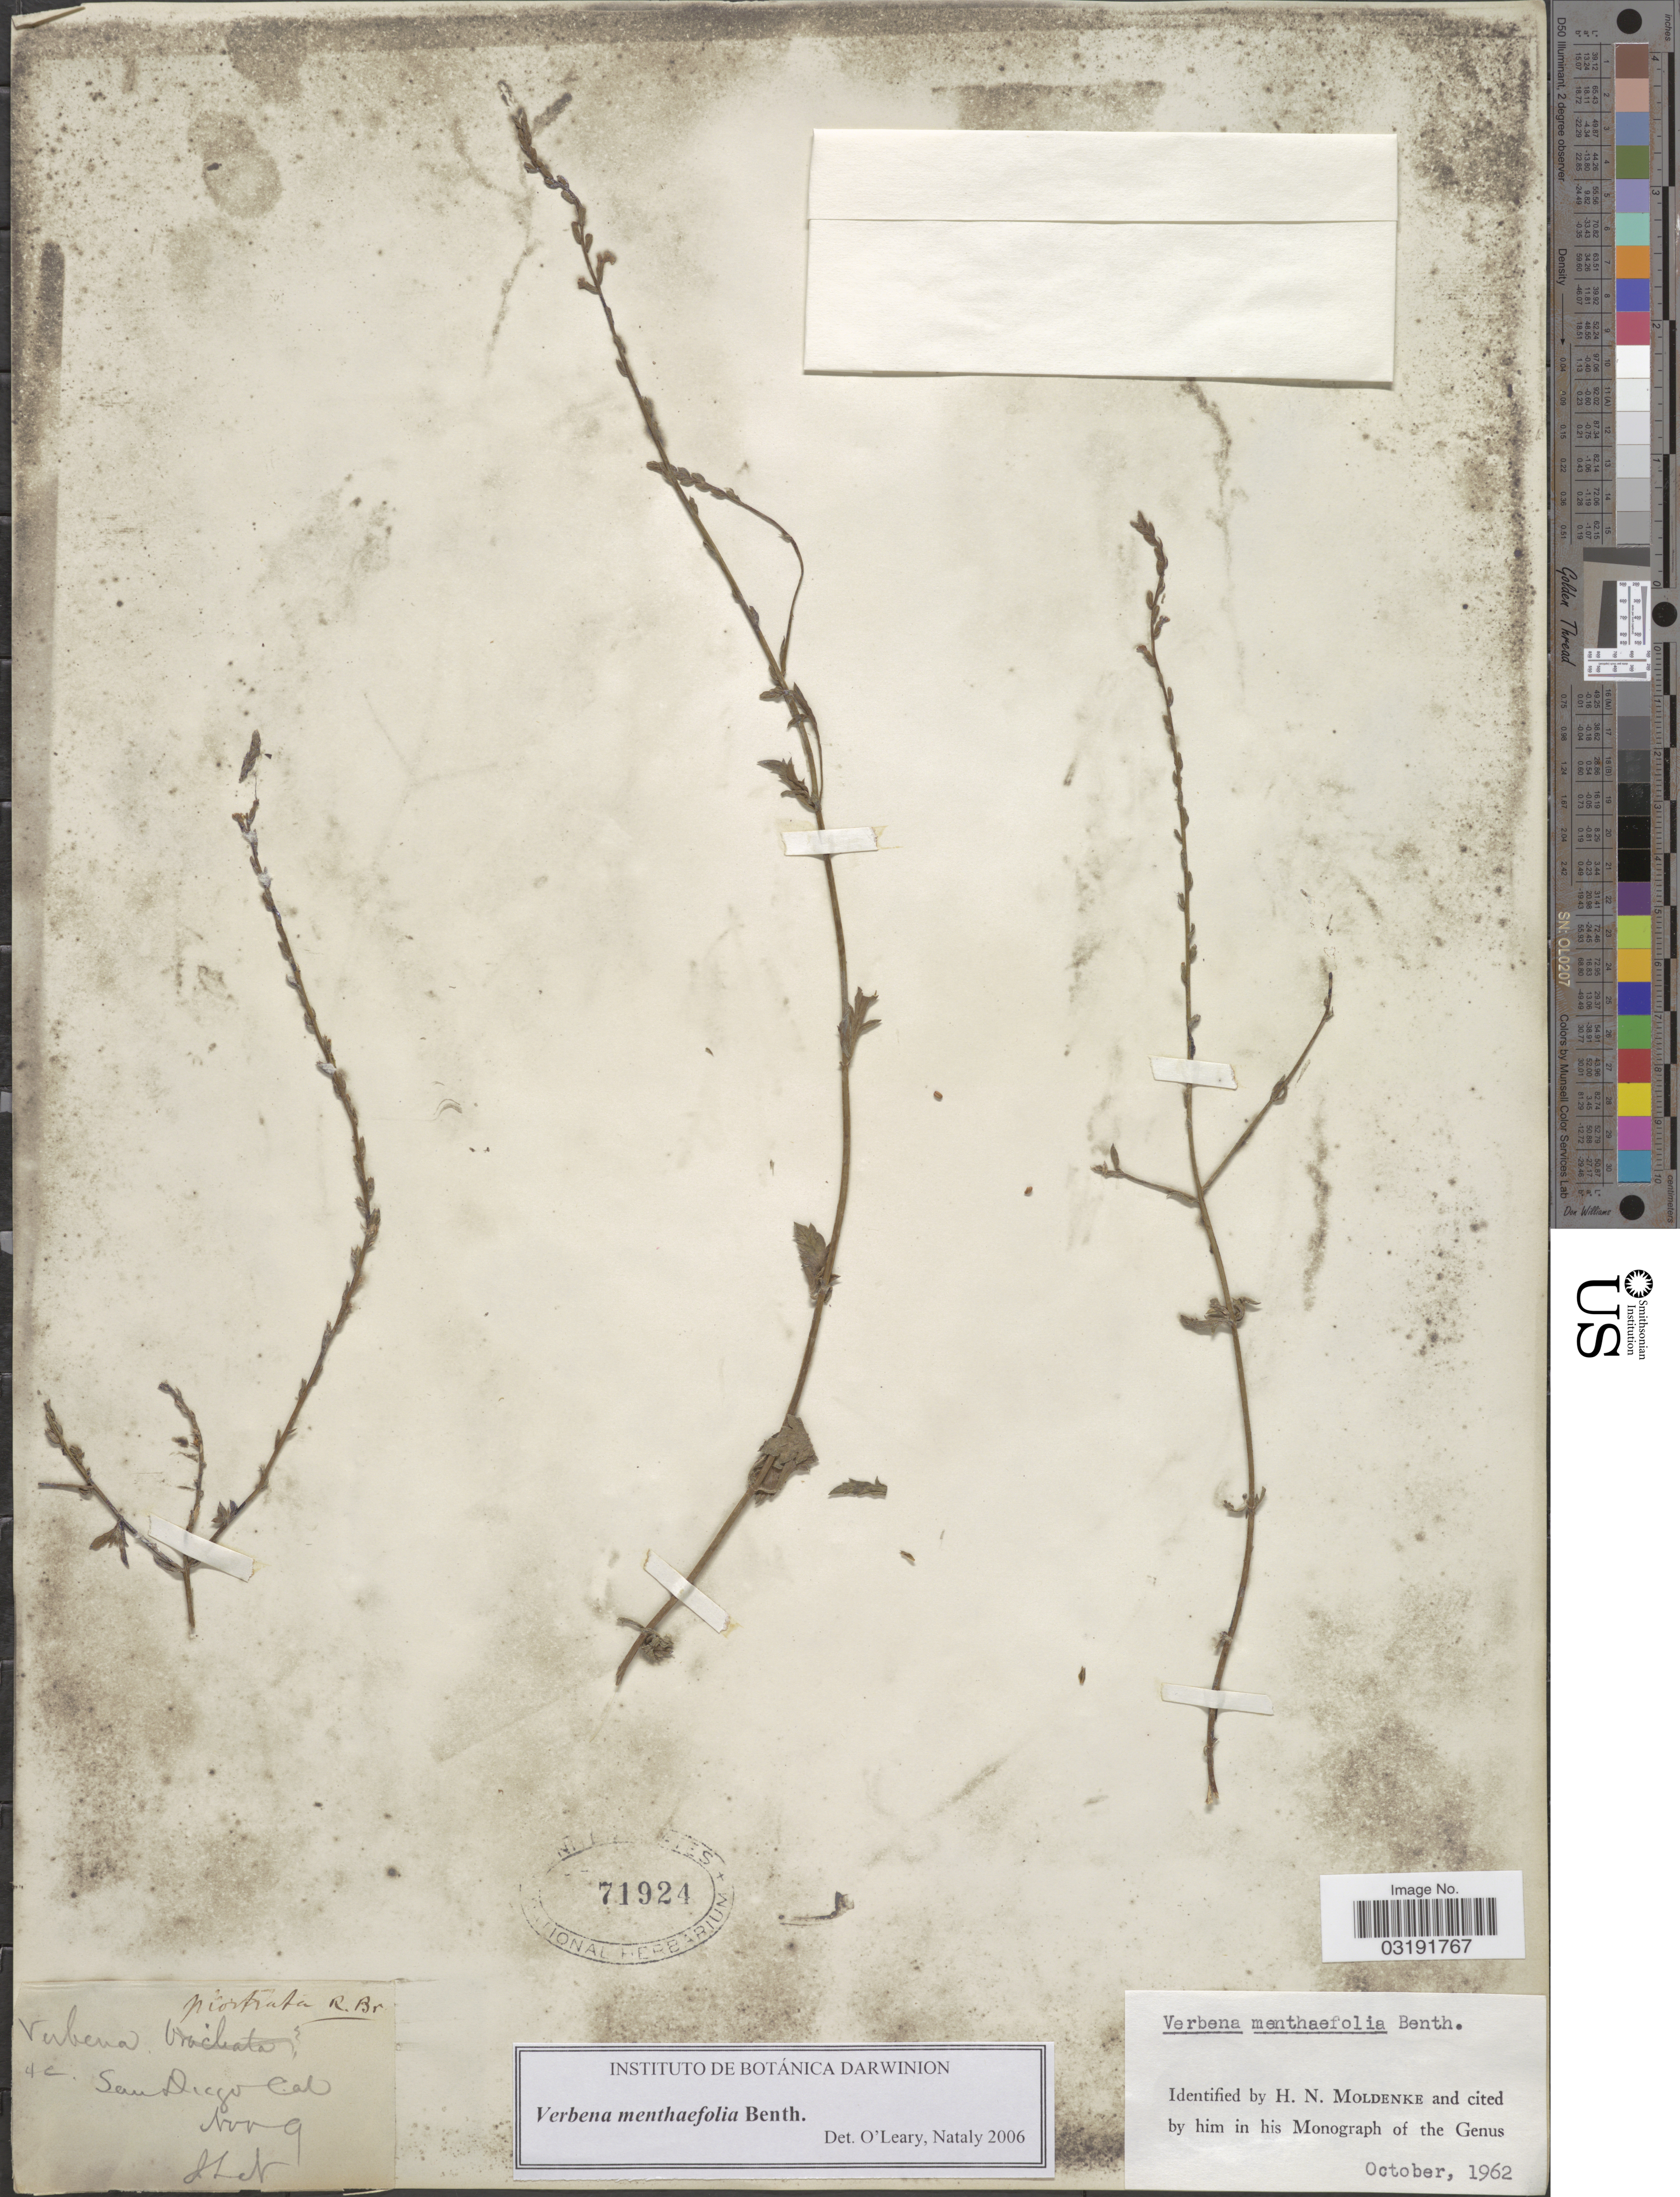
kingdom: Plantae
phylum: Tracheophyta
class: Magnoliopsida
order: Lamiales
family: Verbenaceae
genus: Verbena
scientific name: Verbena menthaefolia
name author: Benth.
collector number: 4c?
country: United States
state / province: California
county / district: San Diego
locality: San Diego.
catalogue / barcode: US 71924